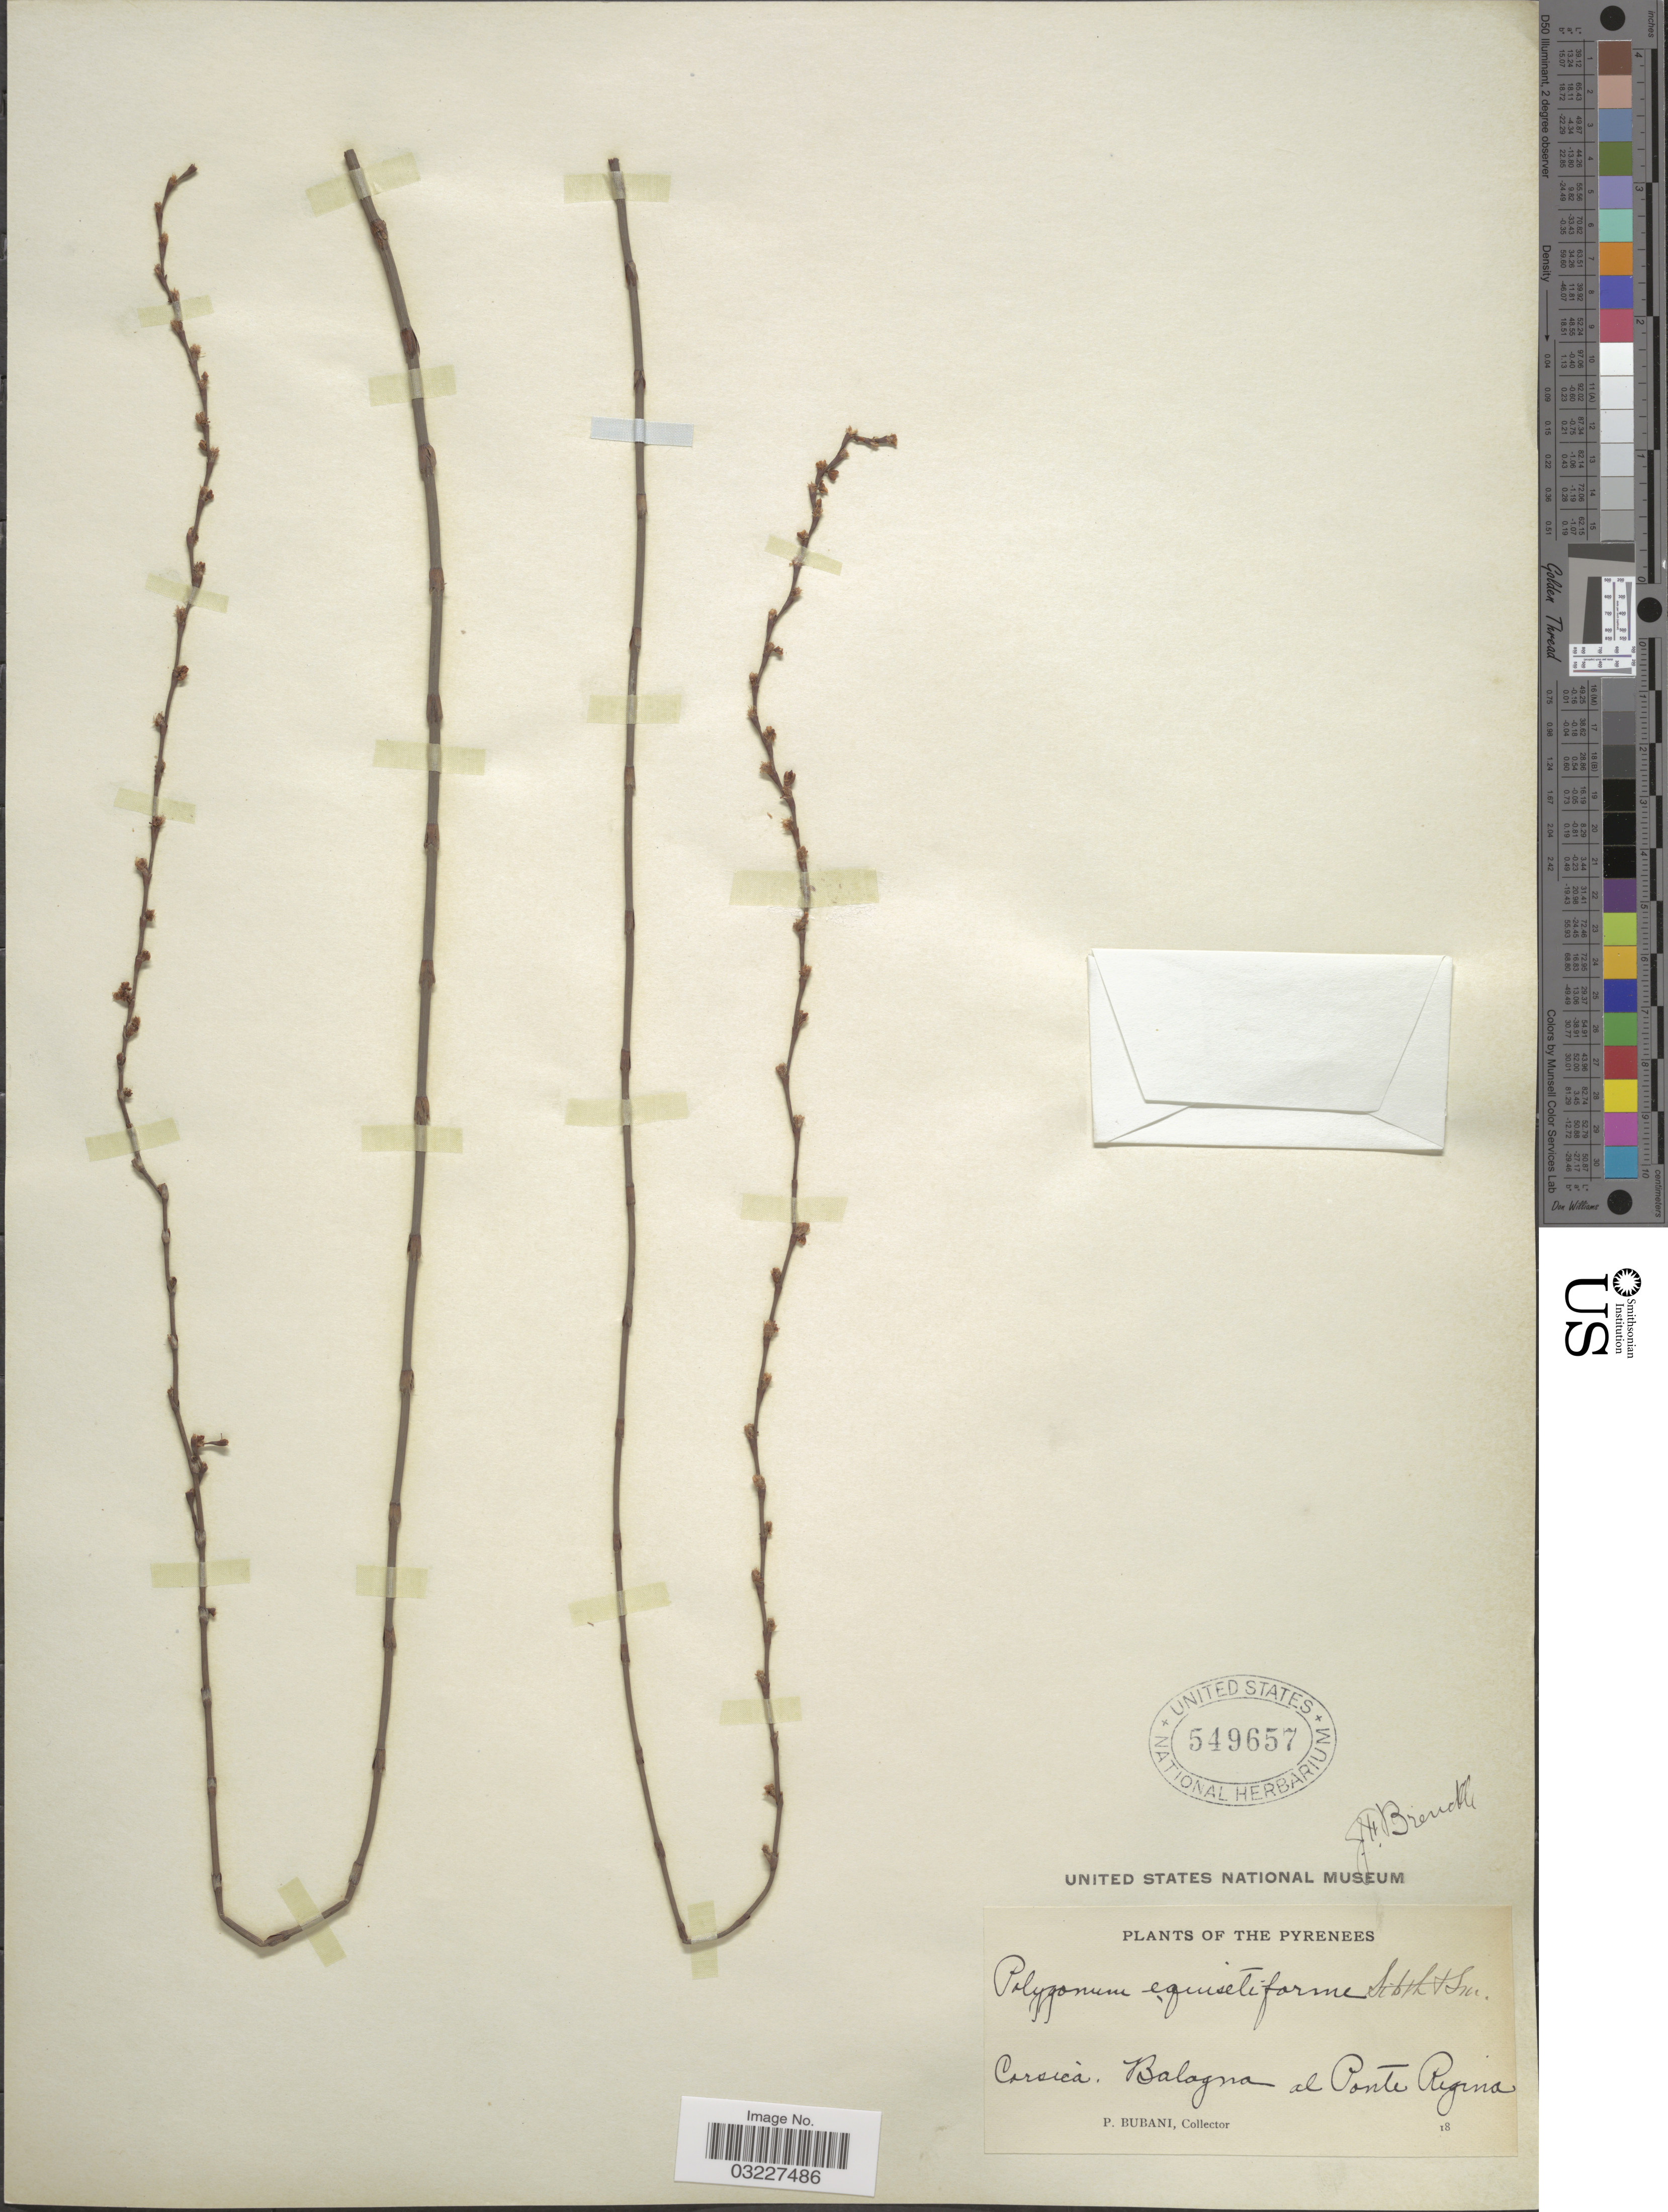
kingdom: Plantae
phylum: Tracheophyta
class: Magnoliopsida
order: Caryophyllales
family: Polygonaceae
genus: Polygonum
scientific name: Polygonum equisetiforme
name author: Sm.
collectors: P. Bubani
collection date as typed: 18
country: France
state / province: Corsica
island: Corse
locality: The Pyrenees, Corsica. Balagna al Ponte Regina.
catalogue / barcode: US 549657